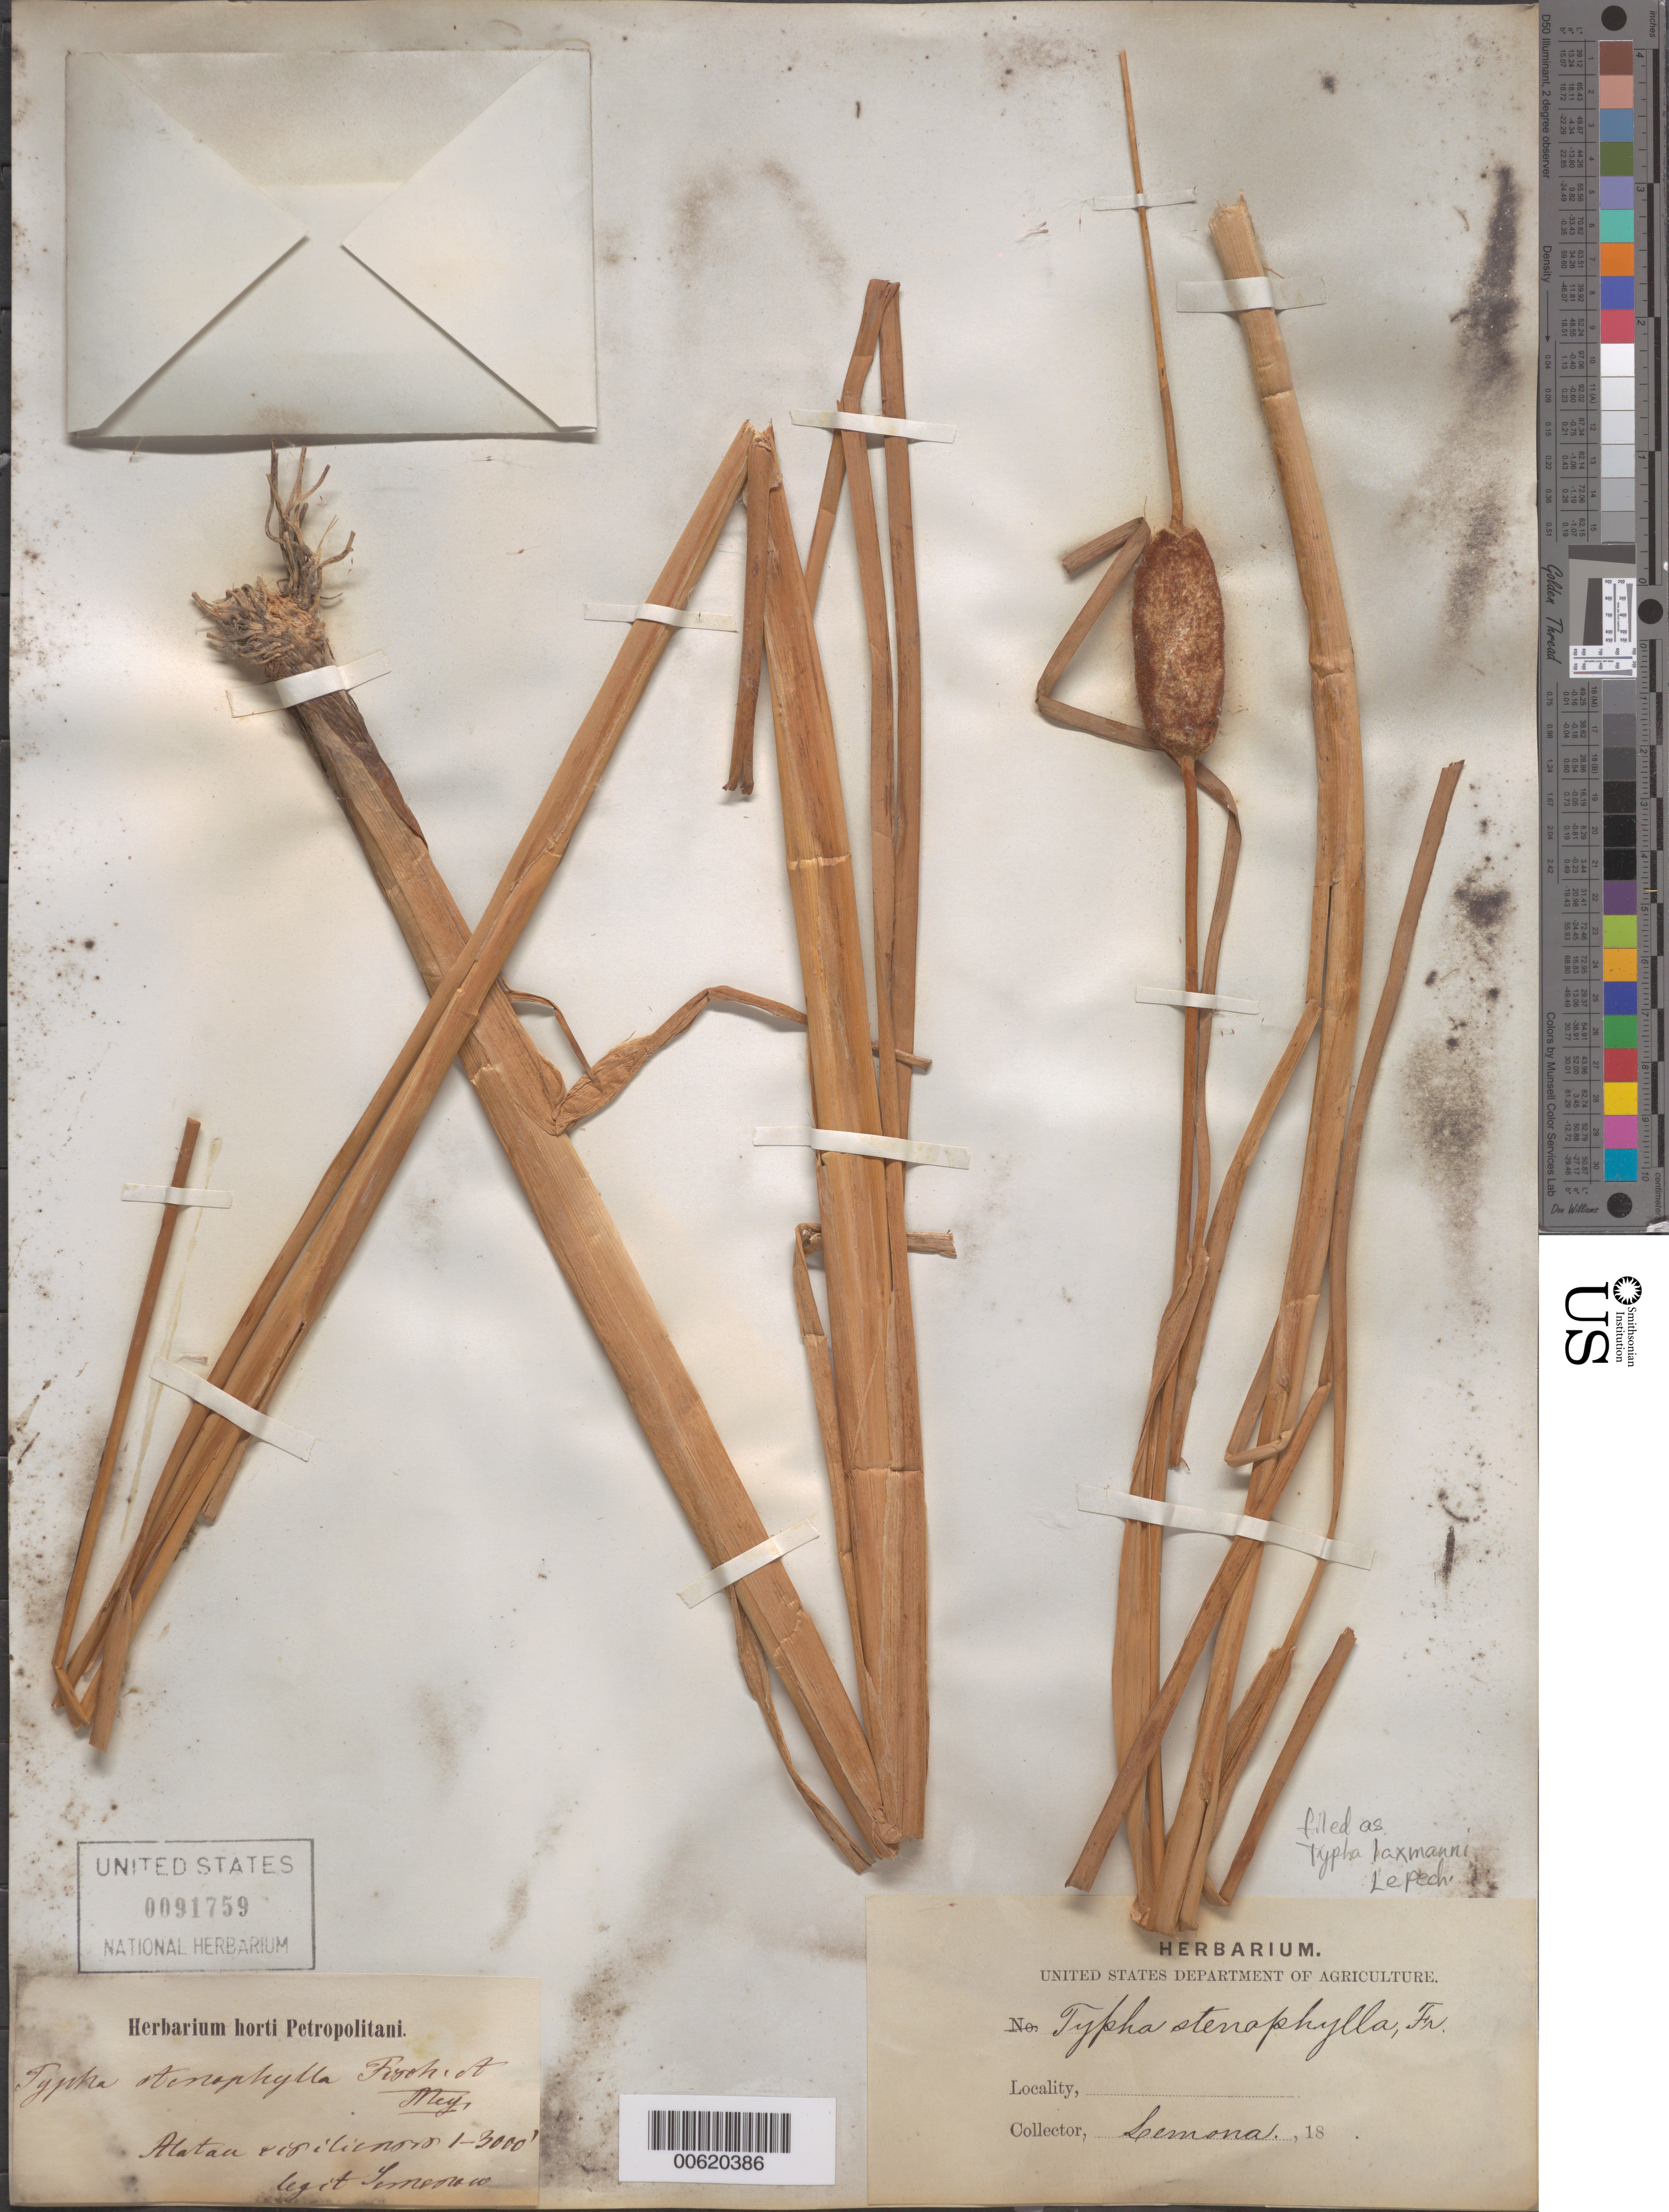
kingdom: Plantae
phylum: Tracheophyta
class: Liliopsida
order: Poales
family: Typhaceae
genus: Typha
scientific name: Typha laxmannii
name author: Lepech.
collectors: -. Lemona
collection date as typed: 18--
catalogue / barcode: US 91759